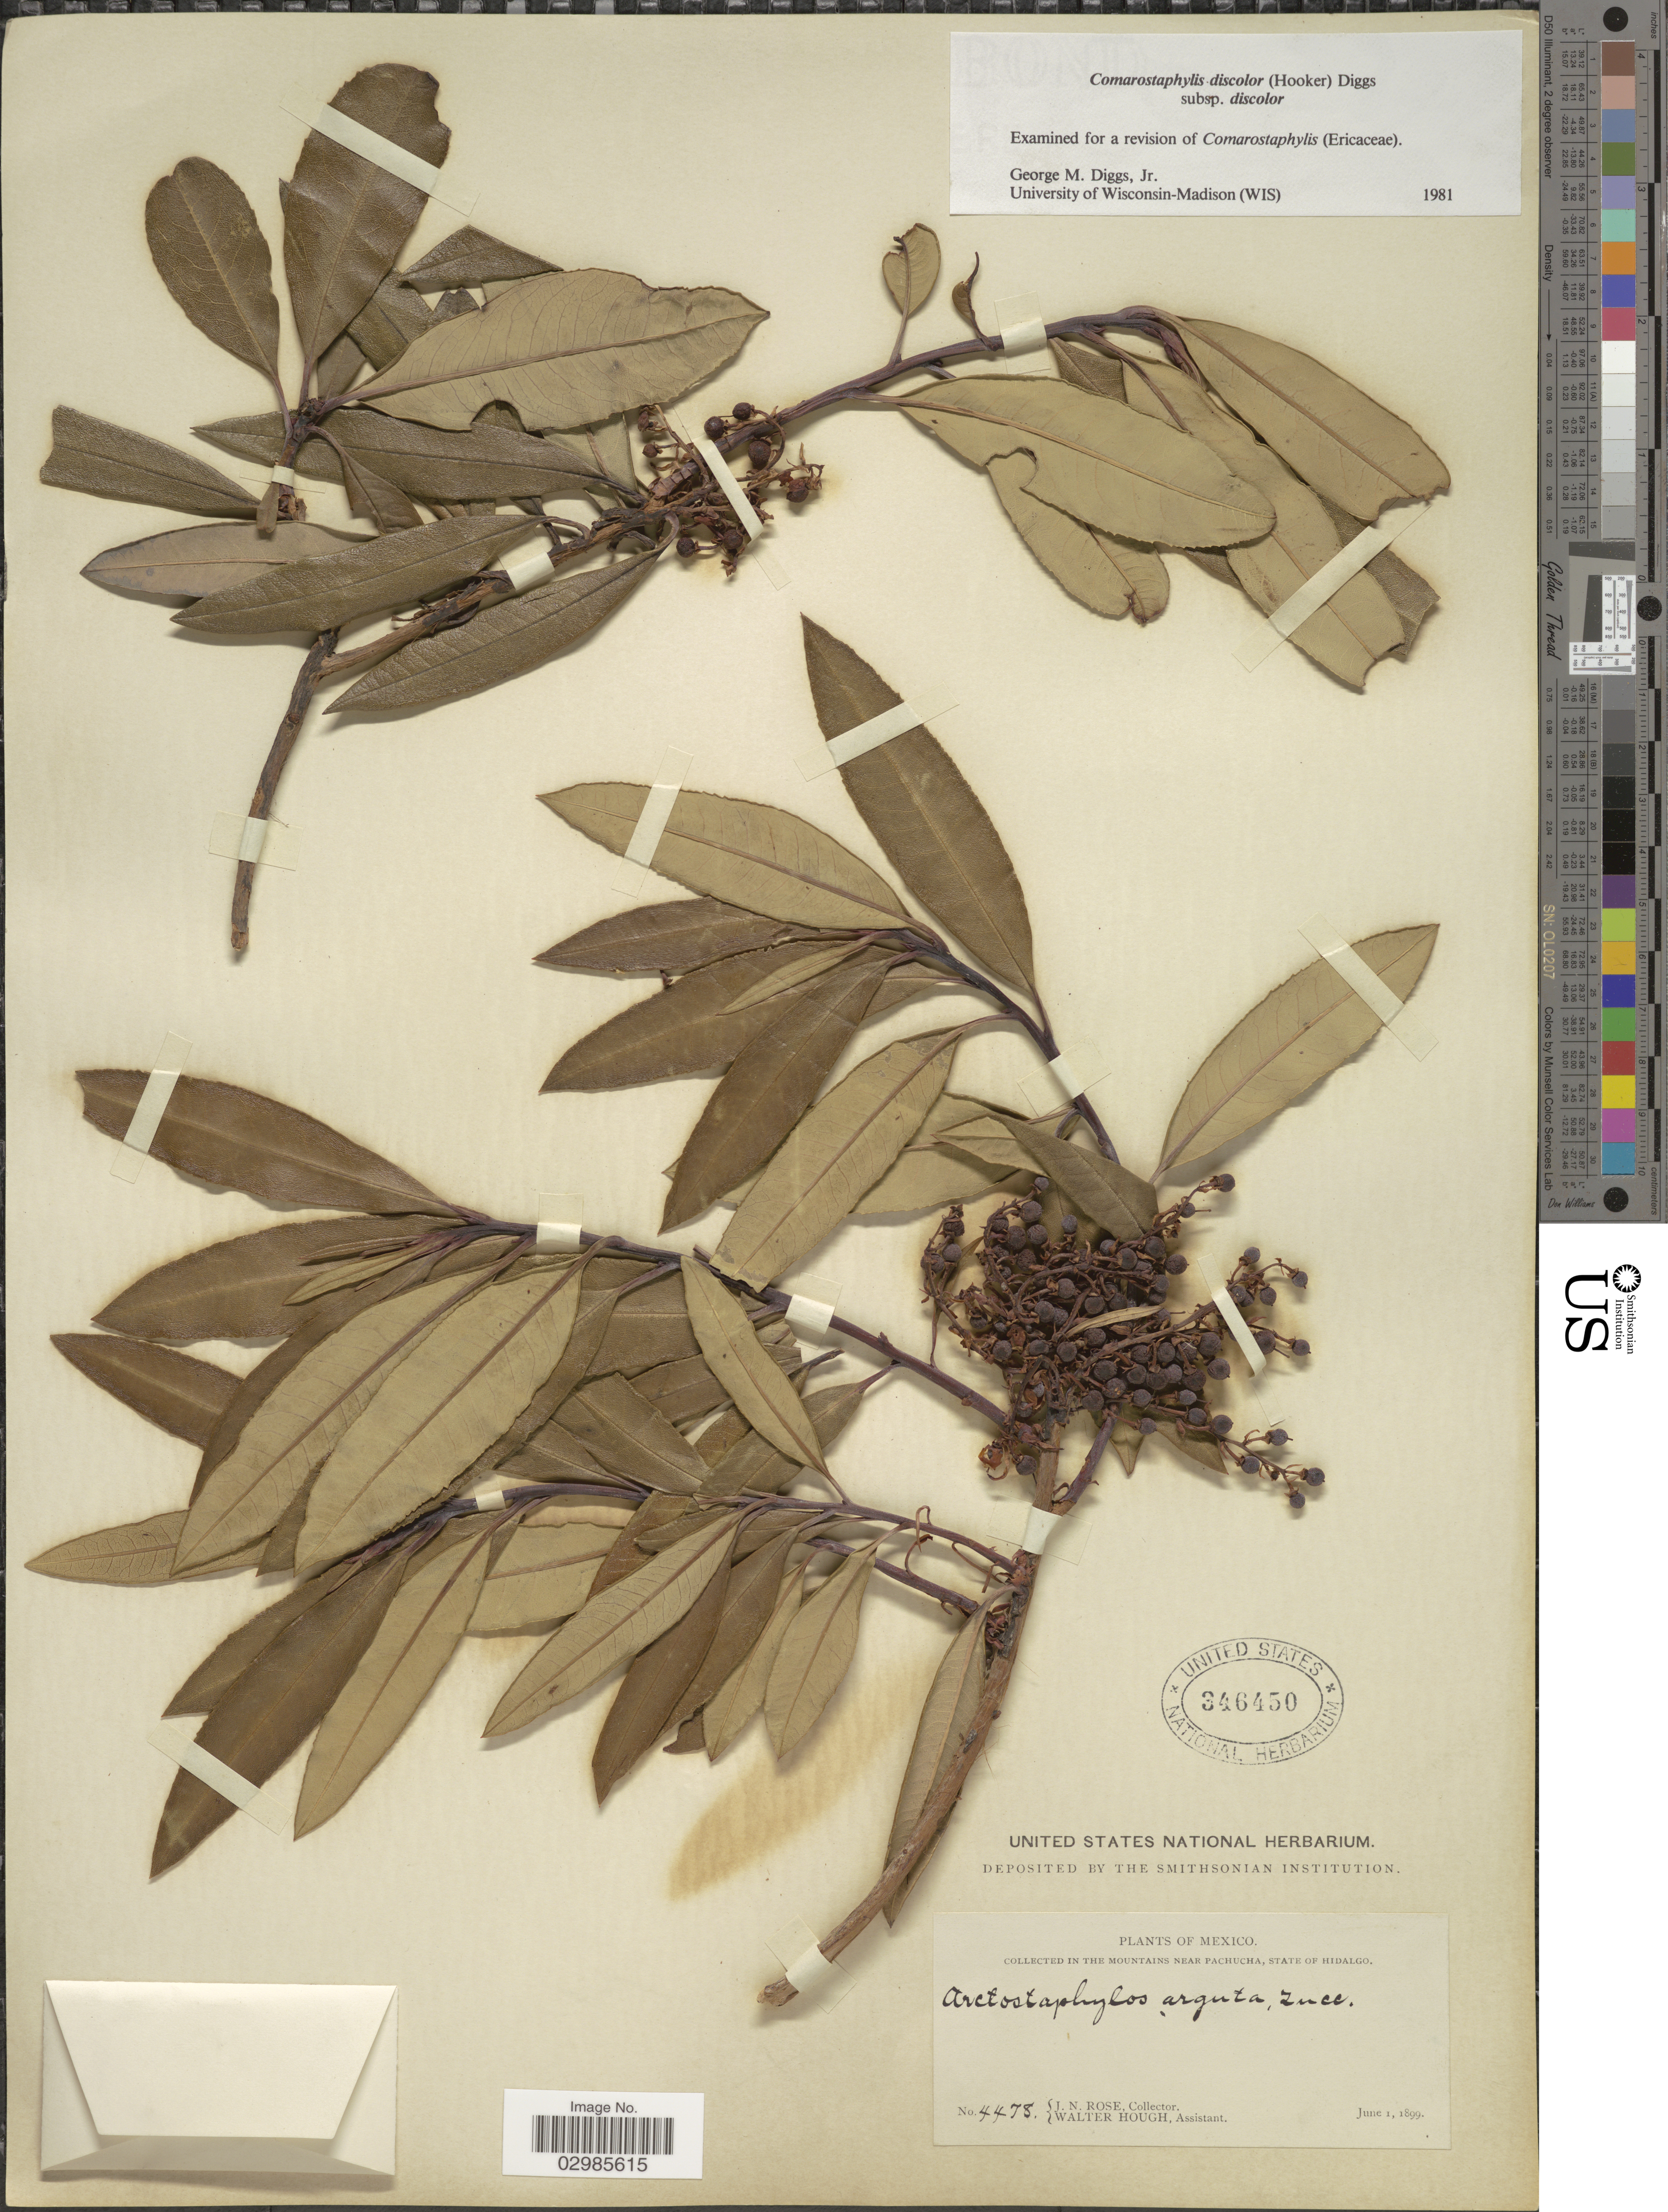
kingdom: Plantae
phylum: Tracheophyta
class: Magnoliopsida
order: Ericales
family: Ericaceae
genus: Comarostaphylis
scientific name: Comarostaphylis discolor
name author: (Hook.) Diggs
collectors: J. N. Rose & W. Hough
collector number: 4478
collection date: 1899-06-01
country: Mexico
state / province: Hidalgo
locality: In The Mountains near Pachucha, State of Hidalgo.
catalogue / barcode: US 346450